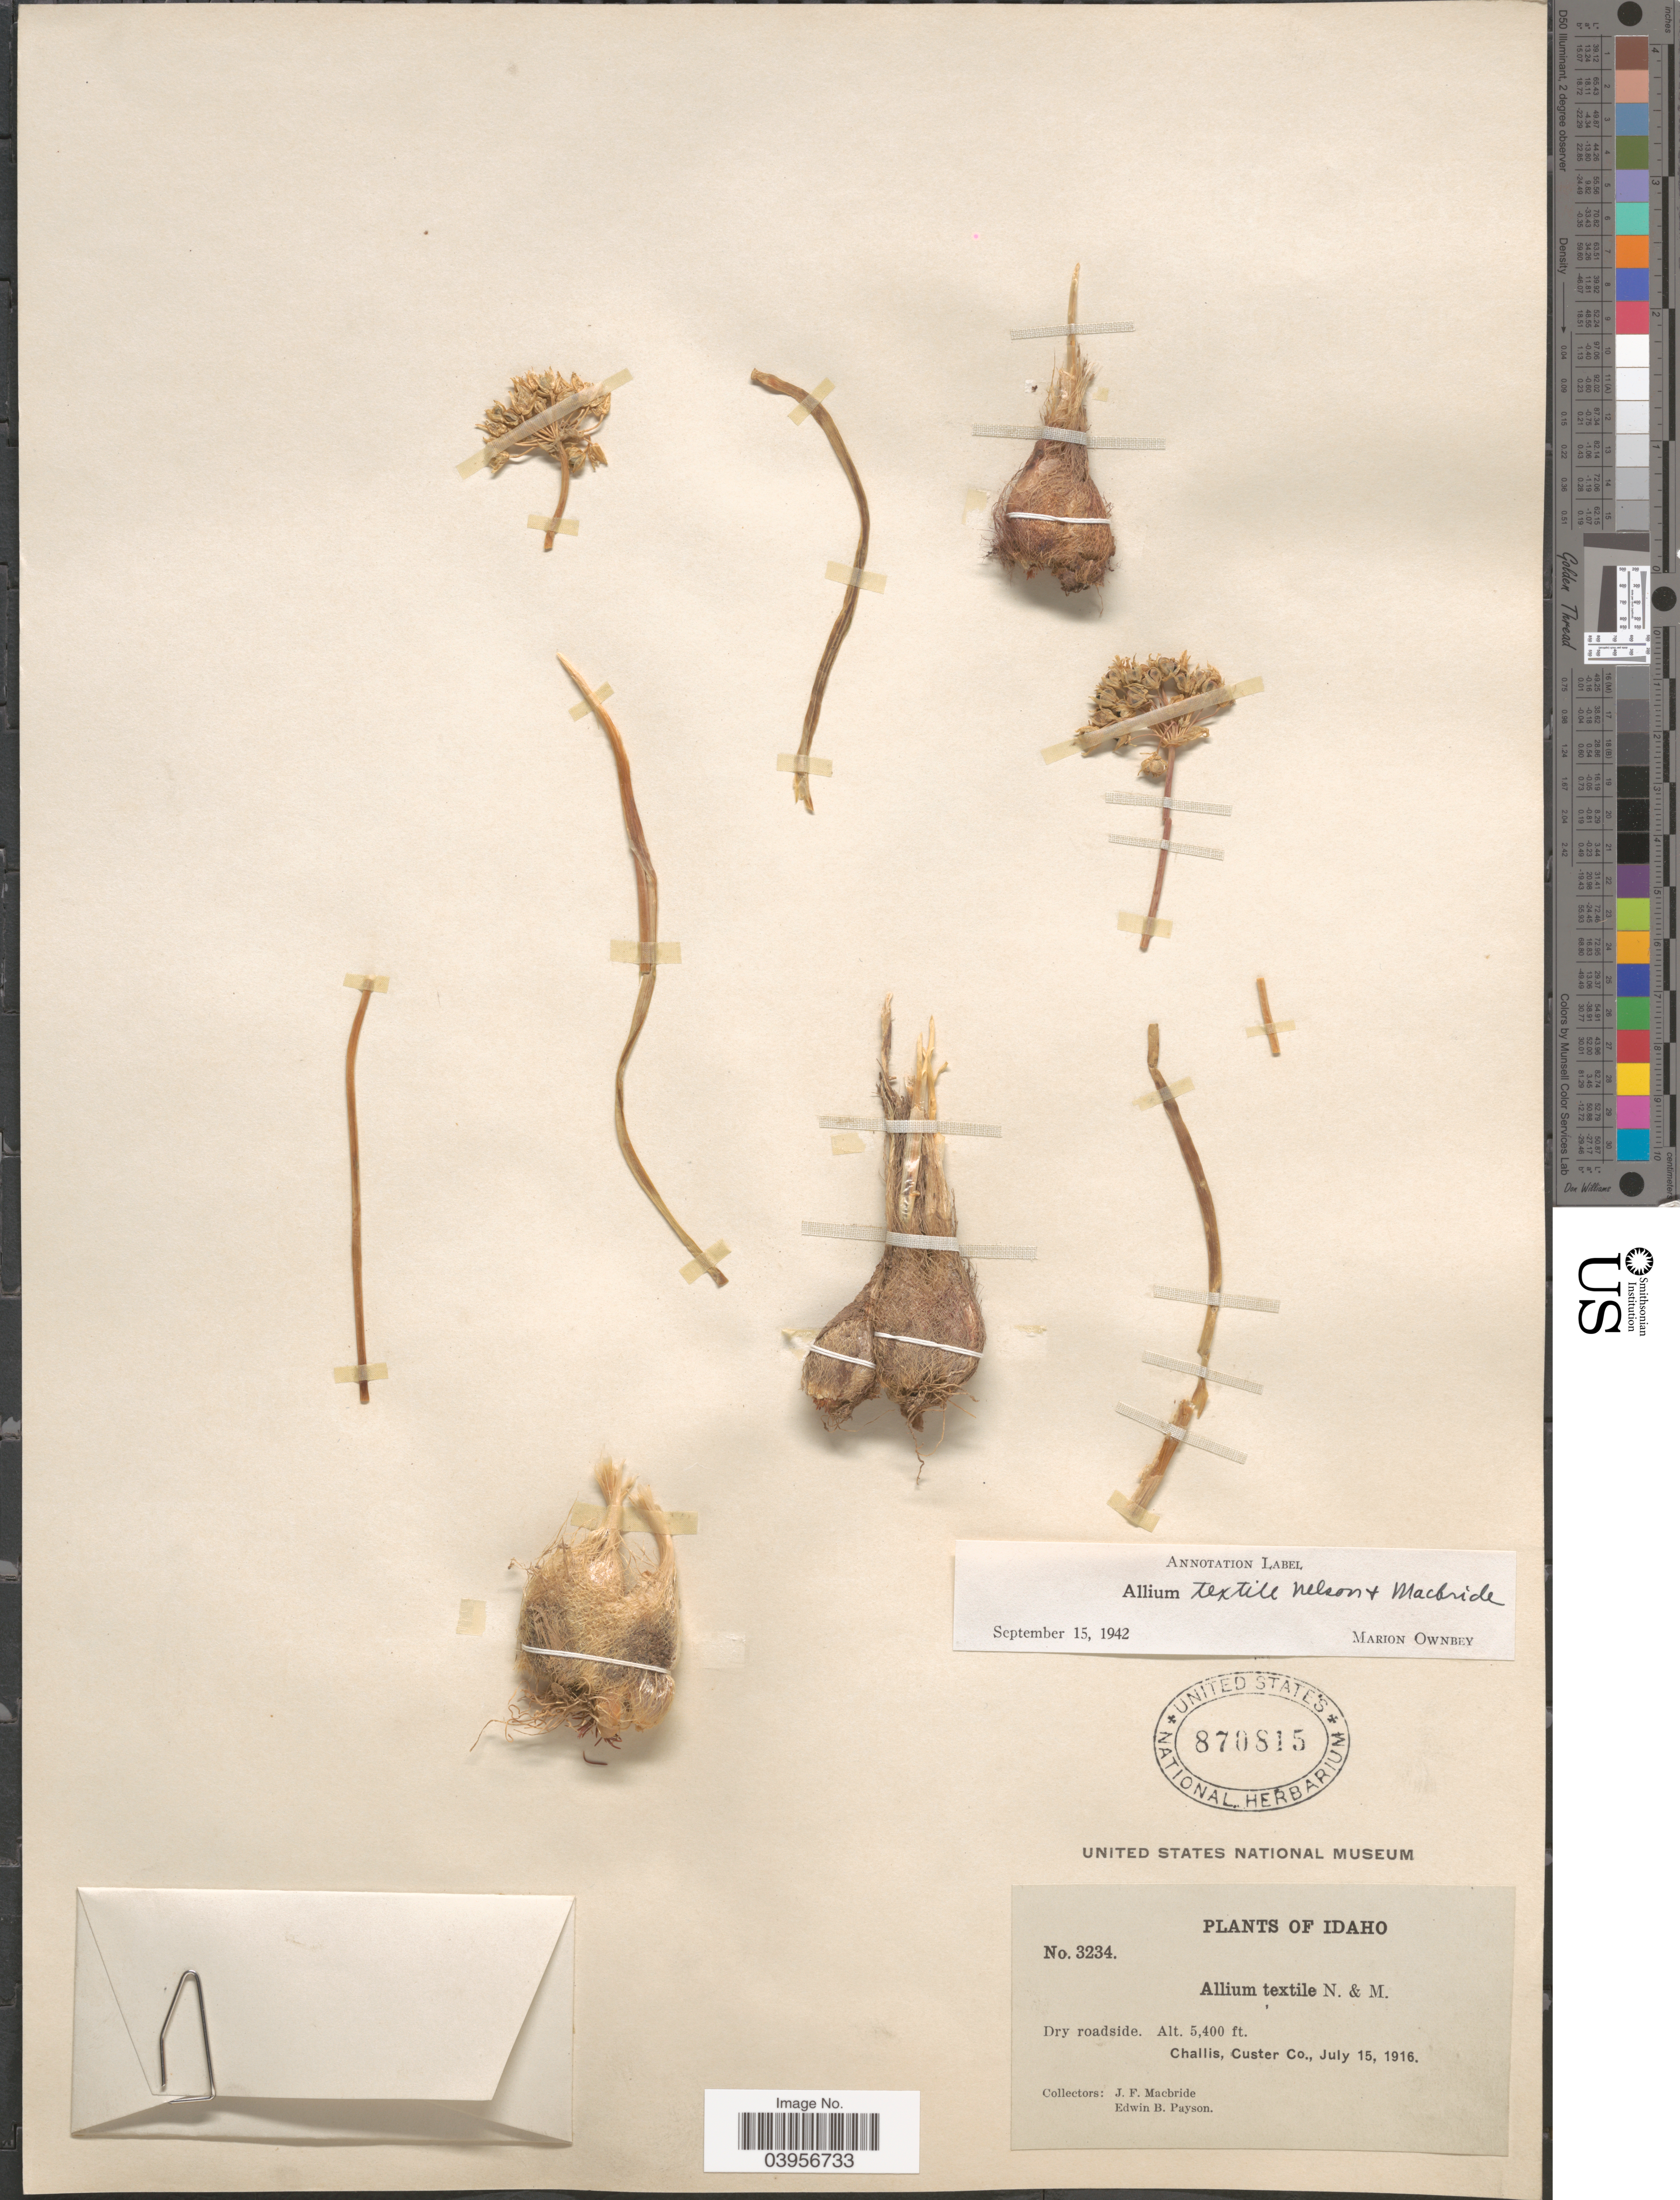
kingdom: Plantae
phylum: Tracheophyta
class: Liliopsida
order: Asparagales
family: Amaryllidaceae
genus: Allium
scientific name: Allium textile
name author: A. Nelson & J.F. Macbr.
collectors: J. F. Macbride & E. B. Payson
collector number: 3234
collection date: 1916-07-15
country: United States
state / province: Idaho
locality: Dry roadside. Challis, Custer Co.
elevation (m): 1646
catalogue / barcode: US 870815